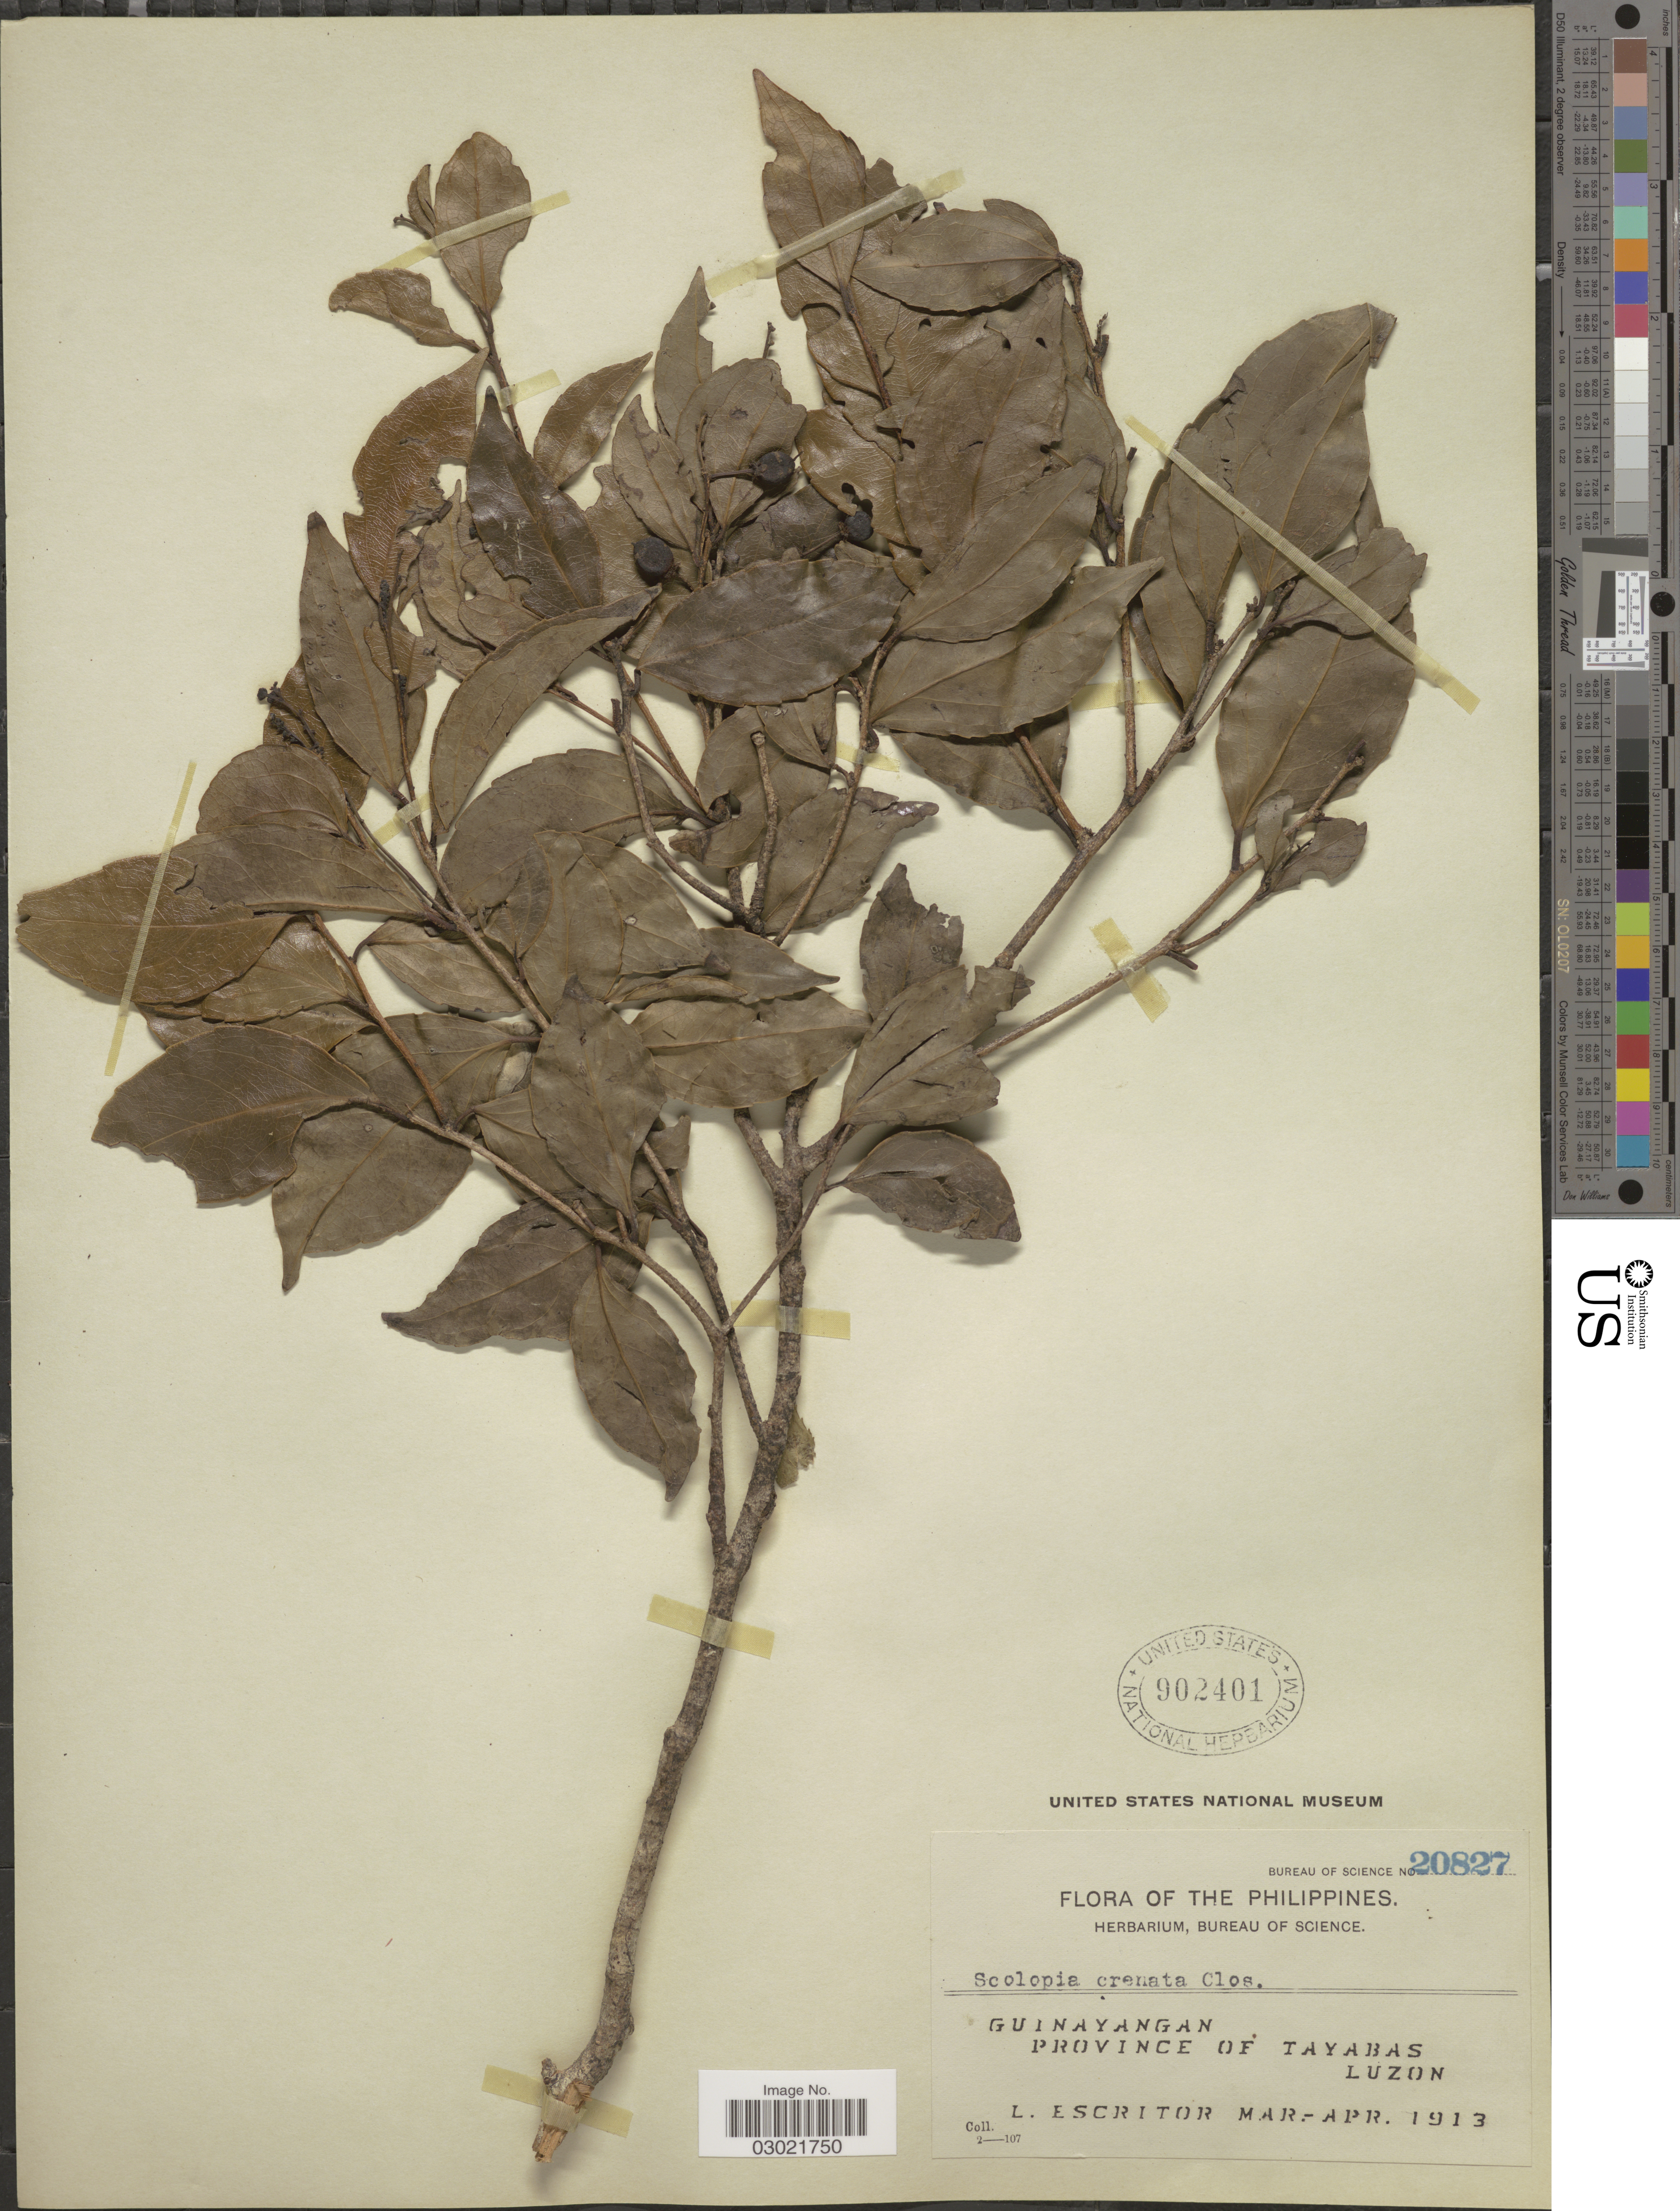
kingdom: Plantae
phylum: Tracheophyta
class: Magnoliopsida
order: Malpighiales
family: Salicaceae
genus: Scolopia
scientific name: Scolopia luzonensis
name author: (C. Presl) Warb.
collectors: L. Escritor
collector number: Bureau of Science 20827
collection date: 1913-03/1913-04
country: Philippines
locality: Guinayangan. Province of Tayabas, Luzon.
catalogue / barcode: US 902401